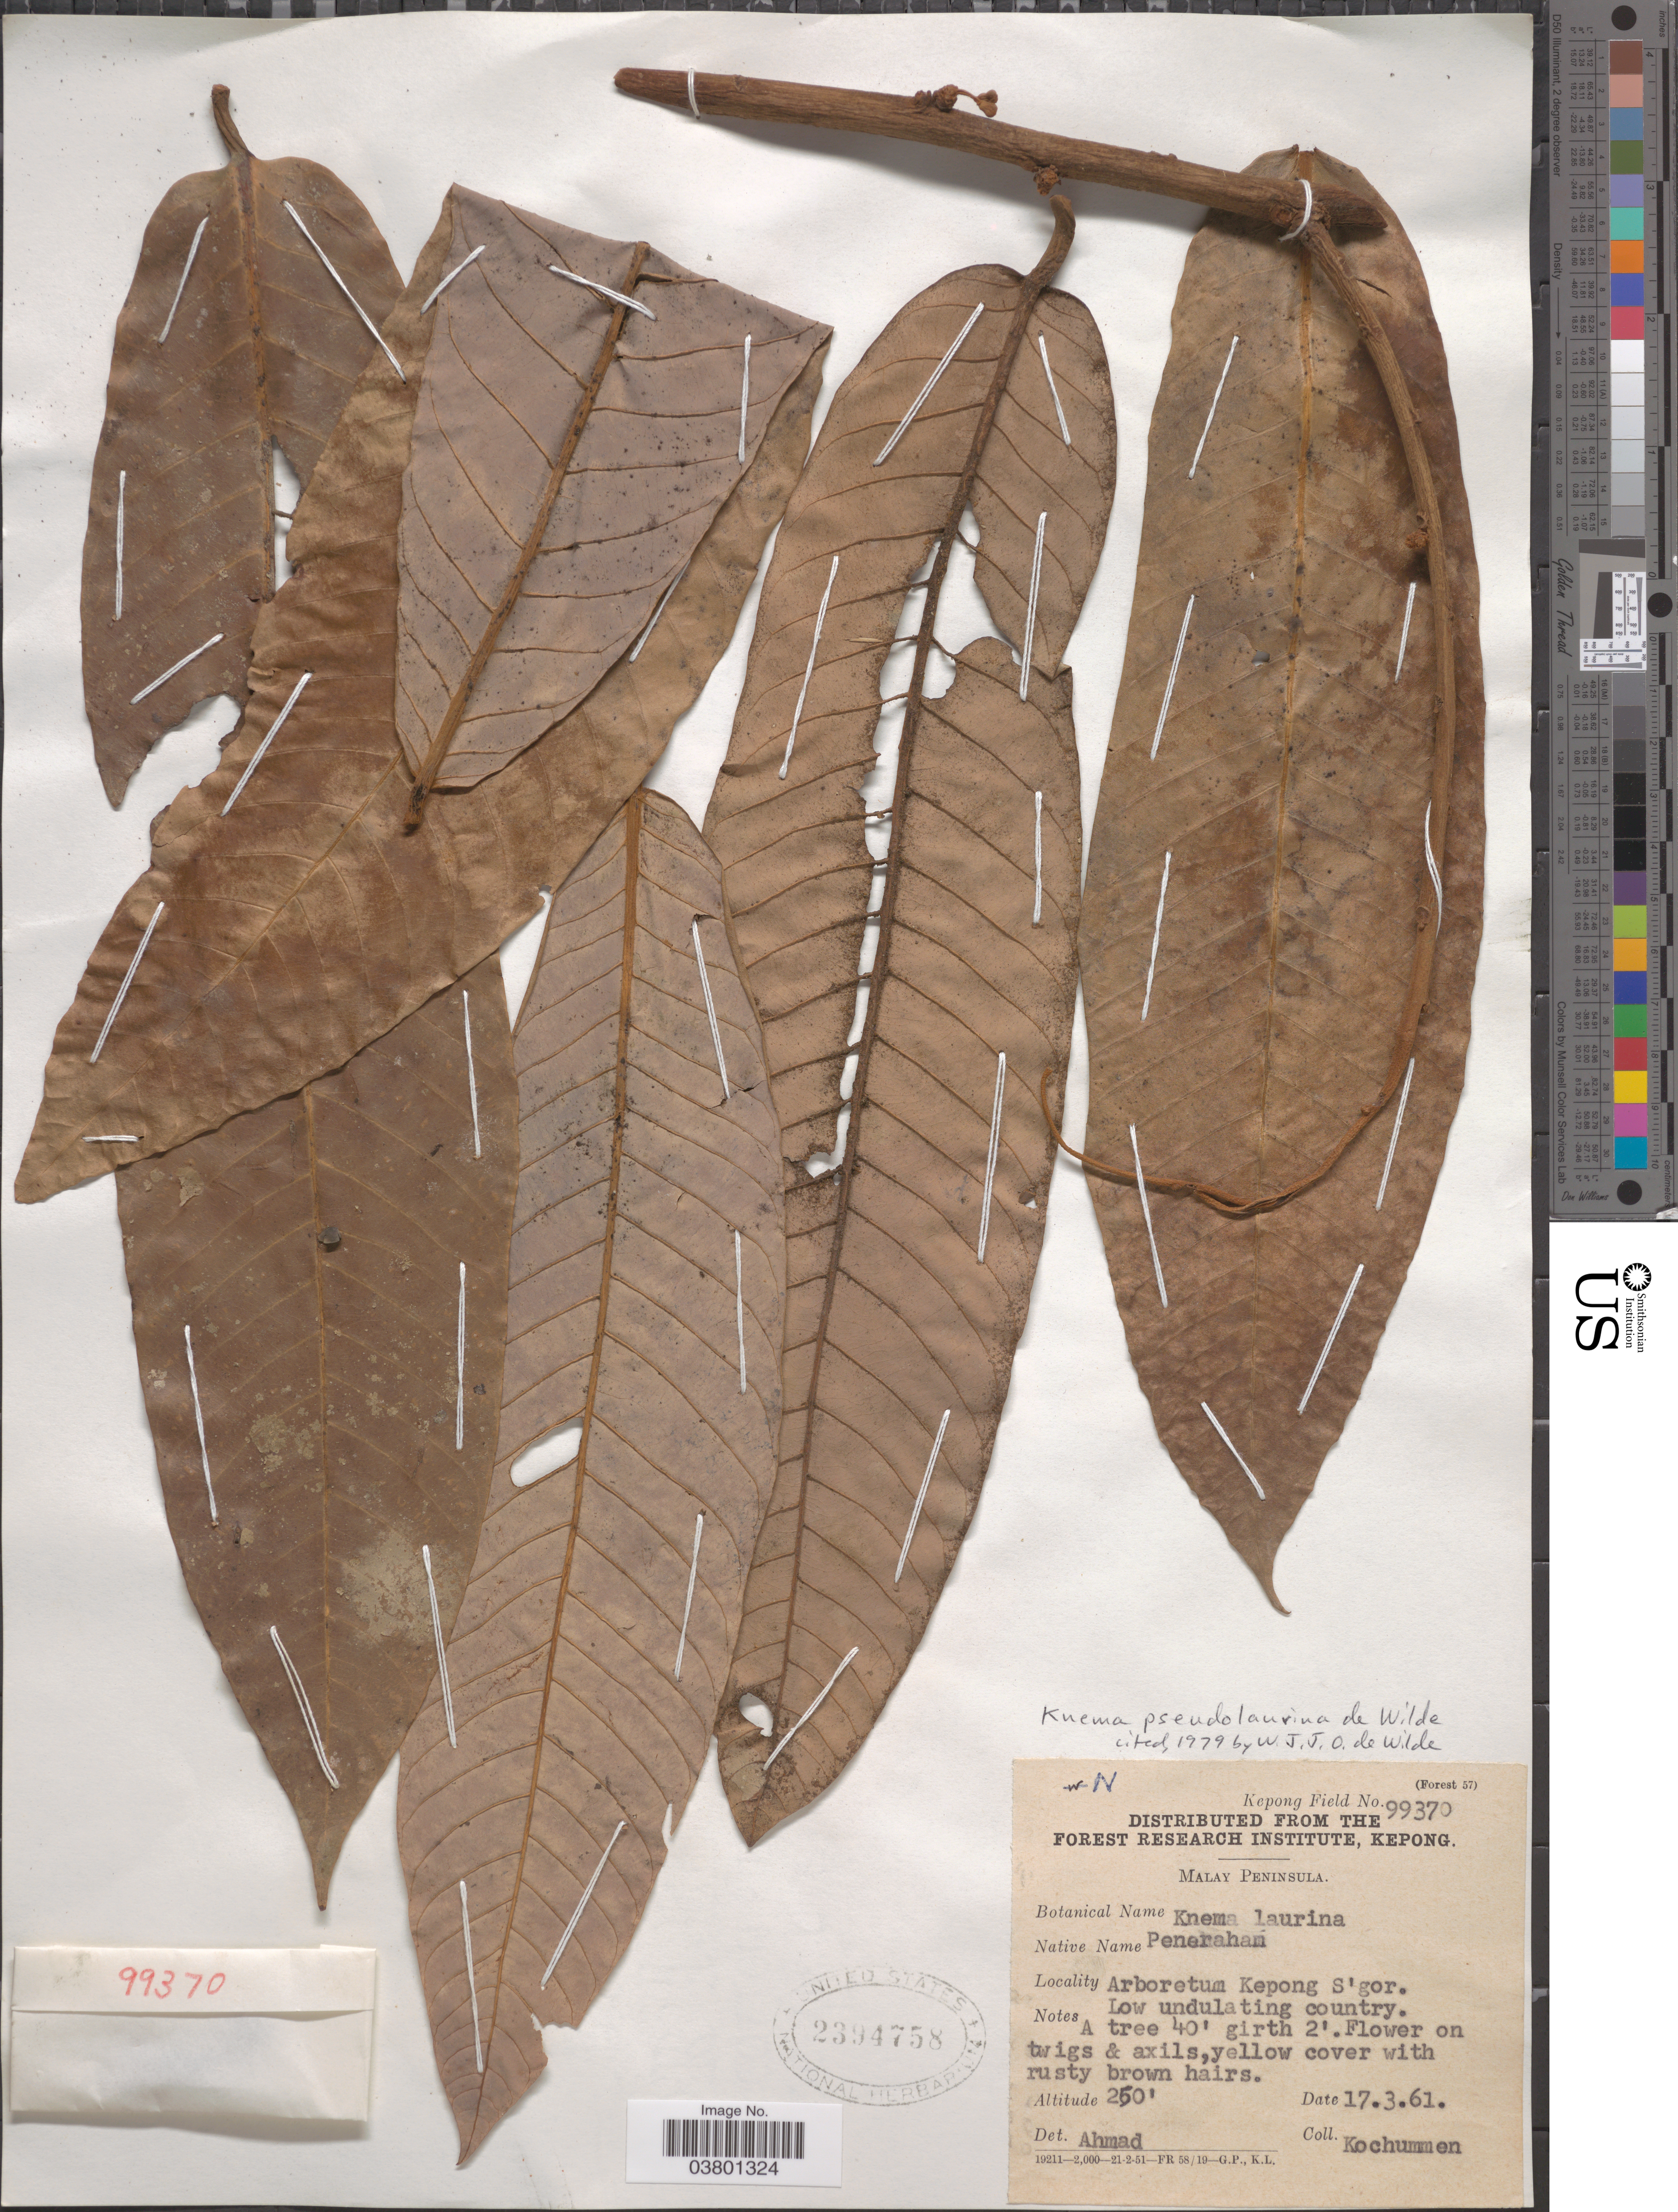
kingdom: Plantae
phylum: Tracheophyta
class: Magnoliopsida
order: Magnoliales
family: Myristicaceae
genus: Knema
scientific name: Knema pseudolaurina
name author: W.J. de Wilde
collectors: Kochummen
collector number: Kepong Field 99370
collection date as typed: Transcribed d/m/y: 17/3/61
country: Malaysia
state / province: Selangor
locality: Malay Peninsula. Arboretum Kepong S'gor. Low undulating country.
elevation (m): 76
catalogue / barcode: US 2394758